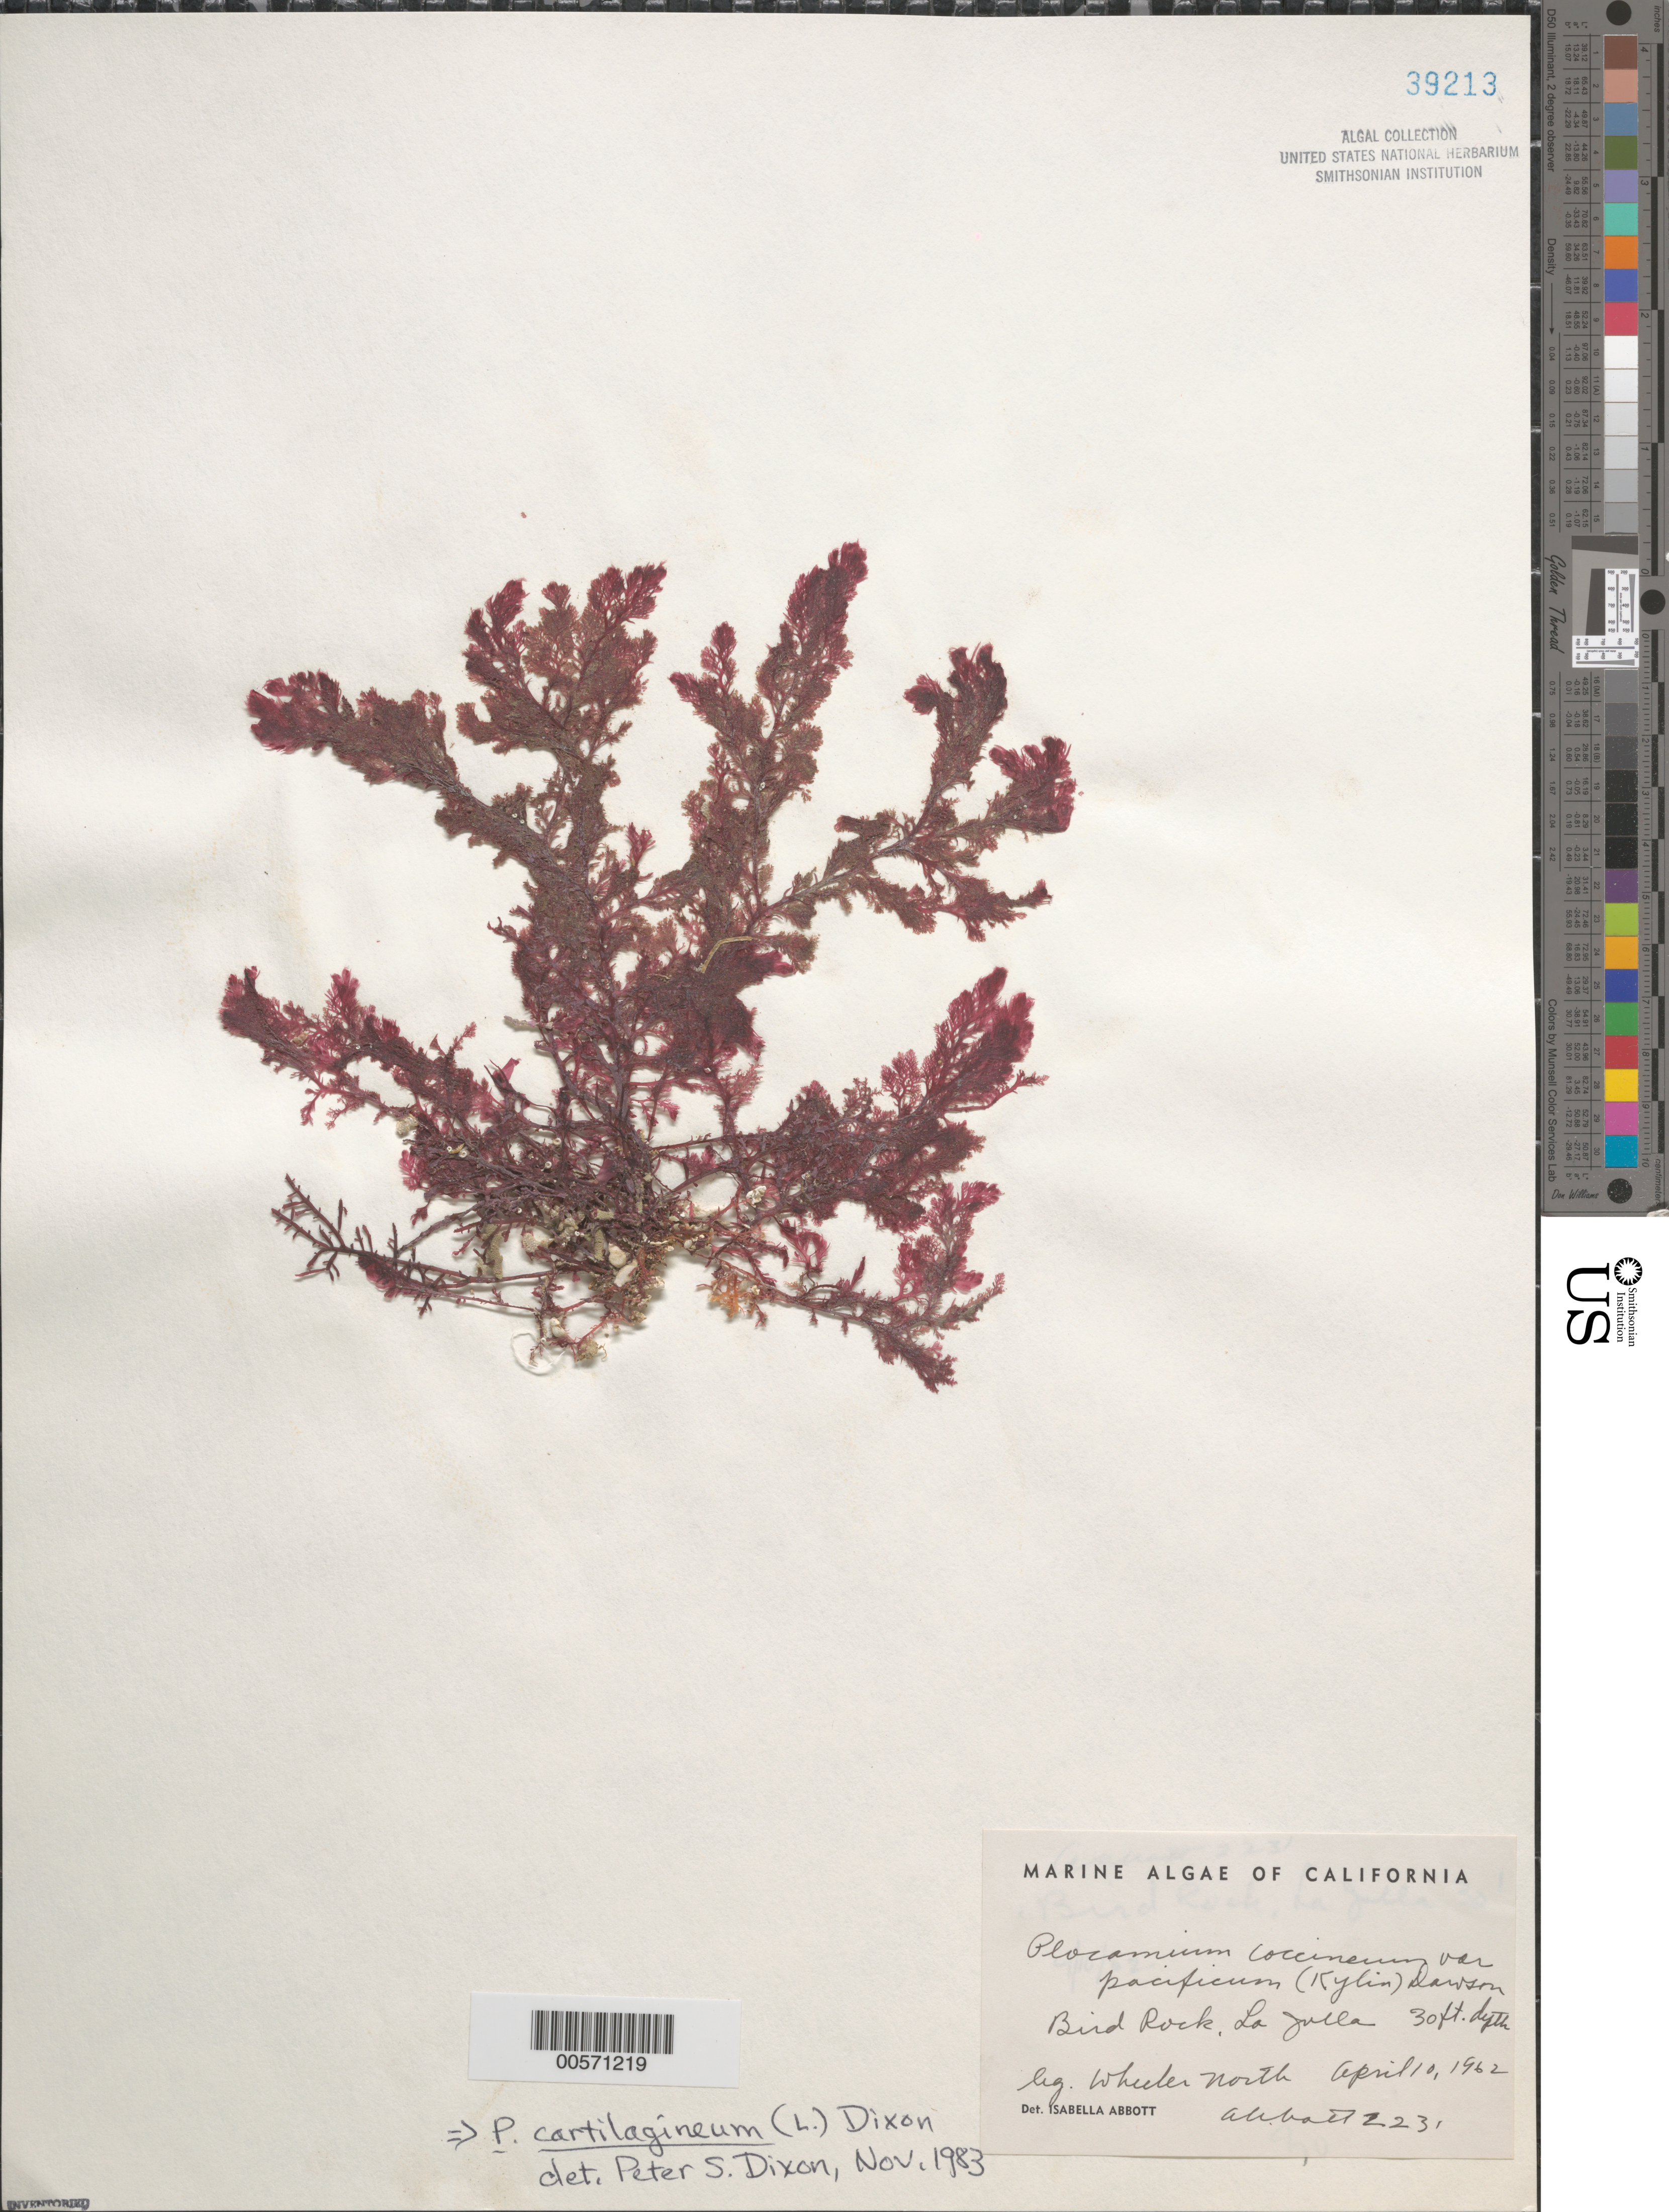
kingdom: Plantae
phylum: Rhodophyta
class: Florideophyceae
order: Plocamiales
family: Plocamiaceae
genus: Plocamium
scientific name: Plocamium cartilagineum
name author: (L.) P.S. Dixon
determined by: Dixon, P. S.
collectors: W. North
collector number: IAA 2231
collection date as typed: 10 Apr 1962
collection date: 1962-04-10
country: United States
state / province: California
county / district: San Diego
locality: Bird Rock, La Jolla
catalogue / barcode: US 39213